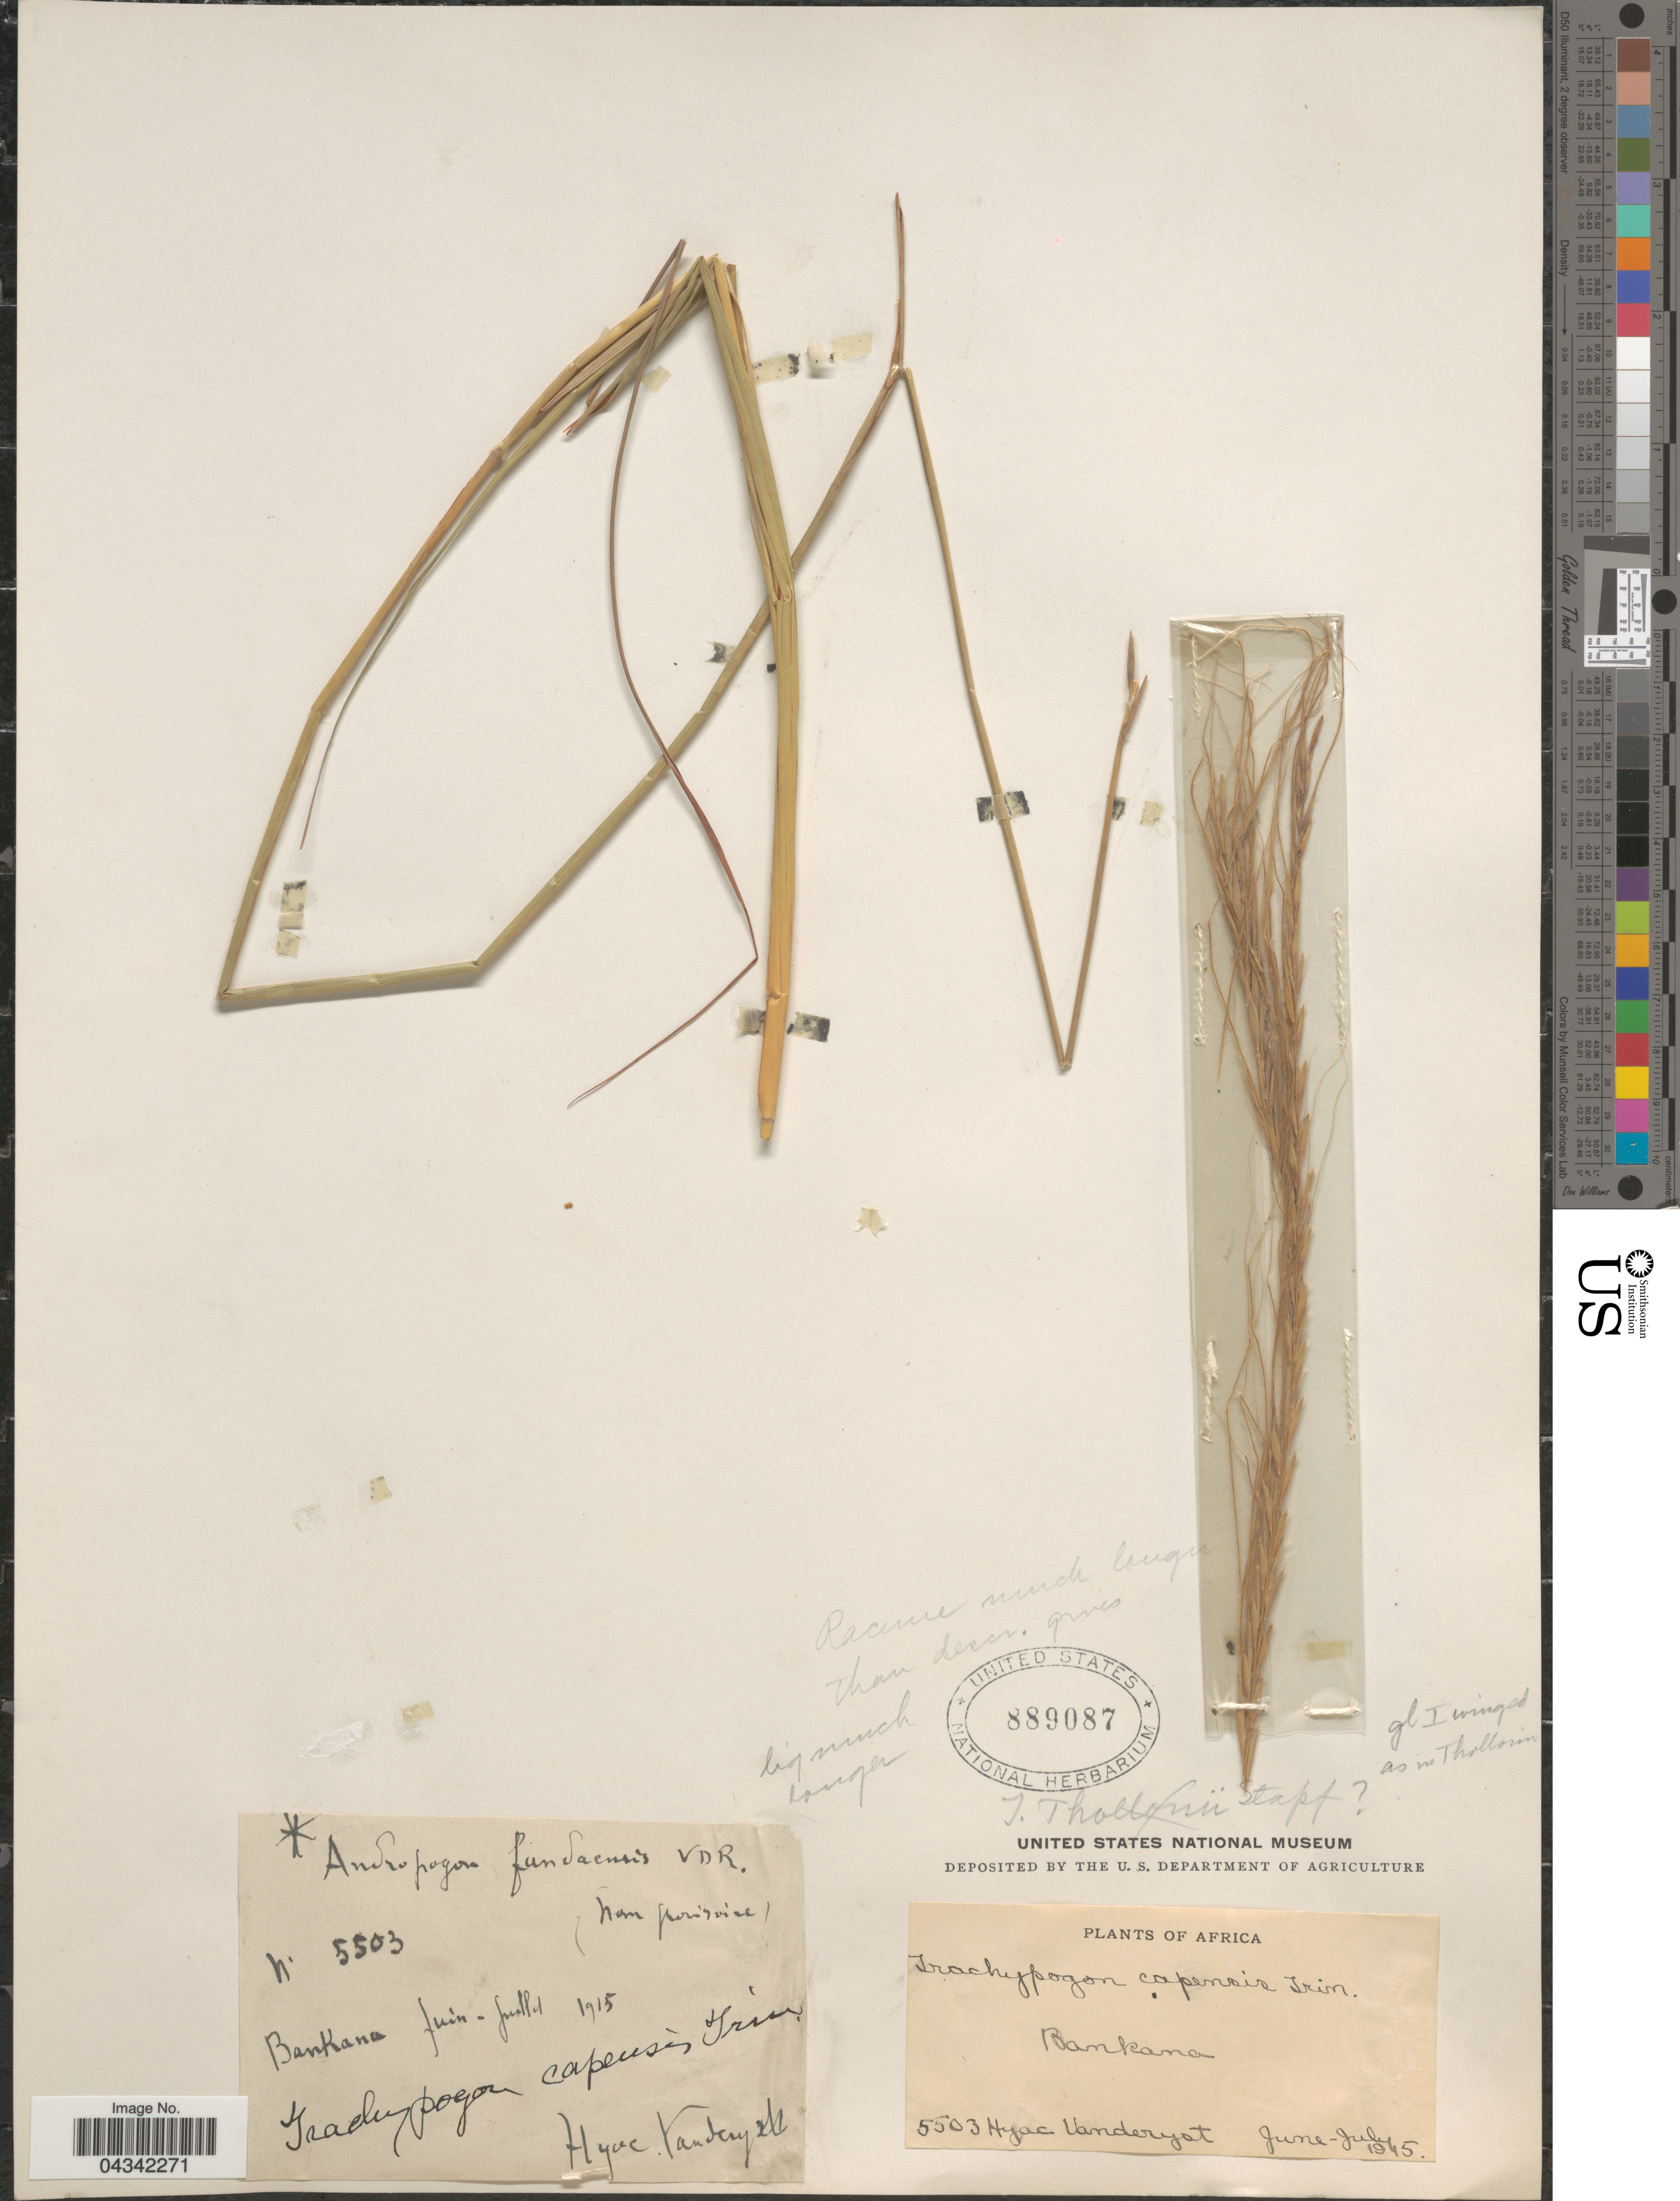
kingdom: Plantae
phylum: Tracheophyta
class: Liliopsida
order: Poales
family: Poaceae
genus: Trachypogon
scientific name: Trachypogon sp.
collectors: H. J. R. Vanderyst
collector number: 5503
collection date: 1945-06/1945-07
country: Congo, Democratic Republic of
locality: Bankana.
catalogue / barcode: US 889087